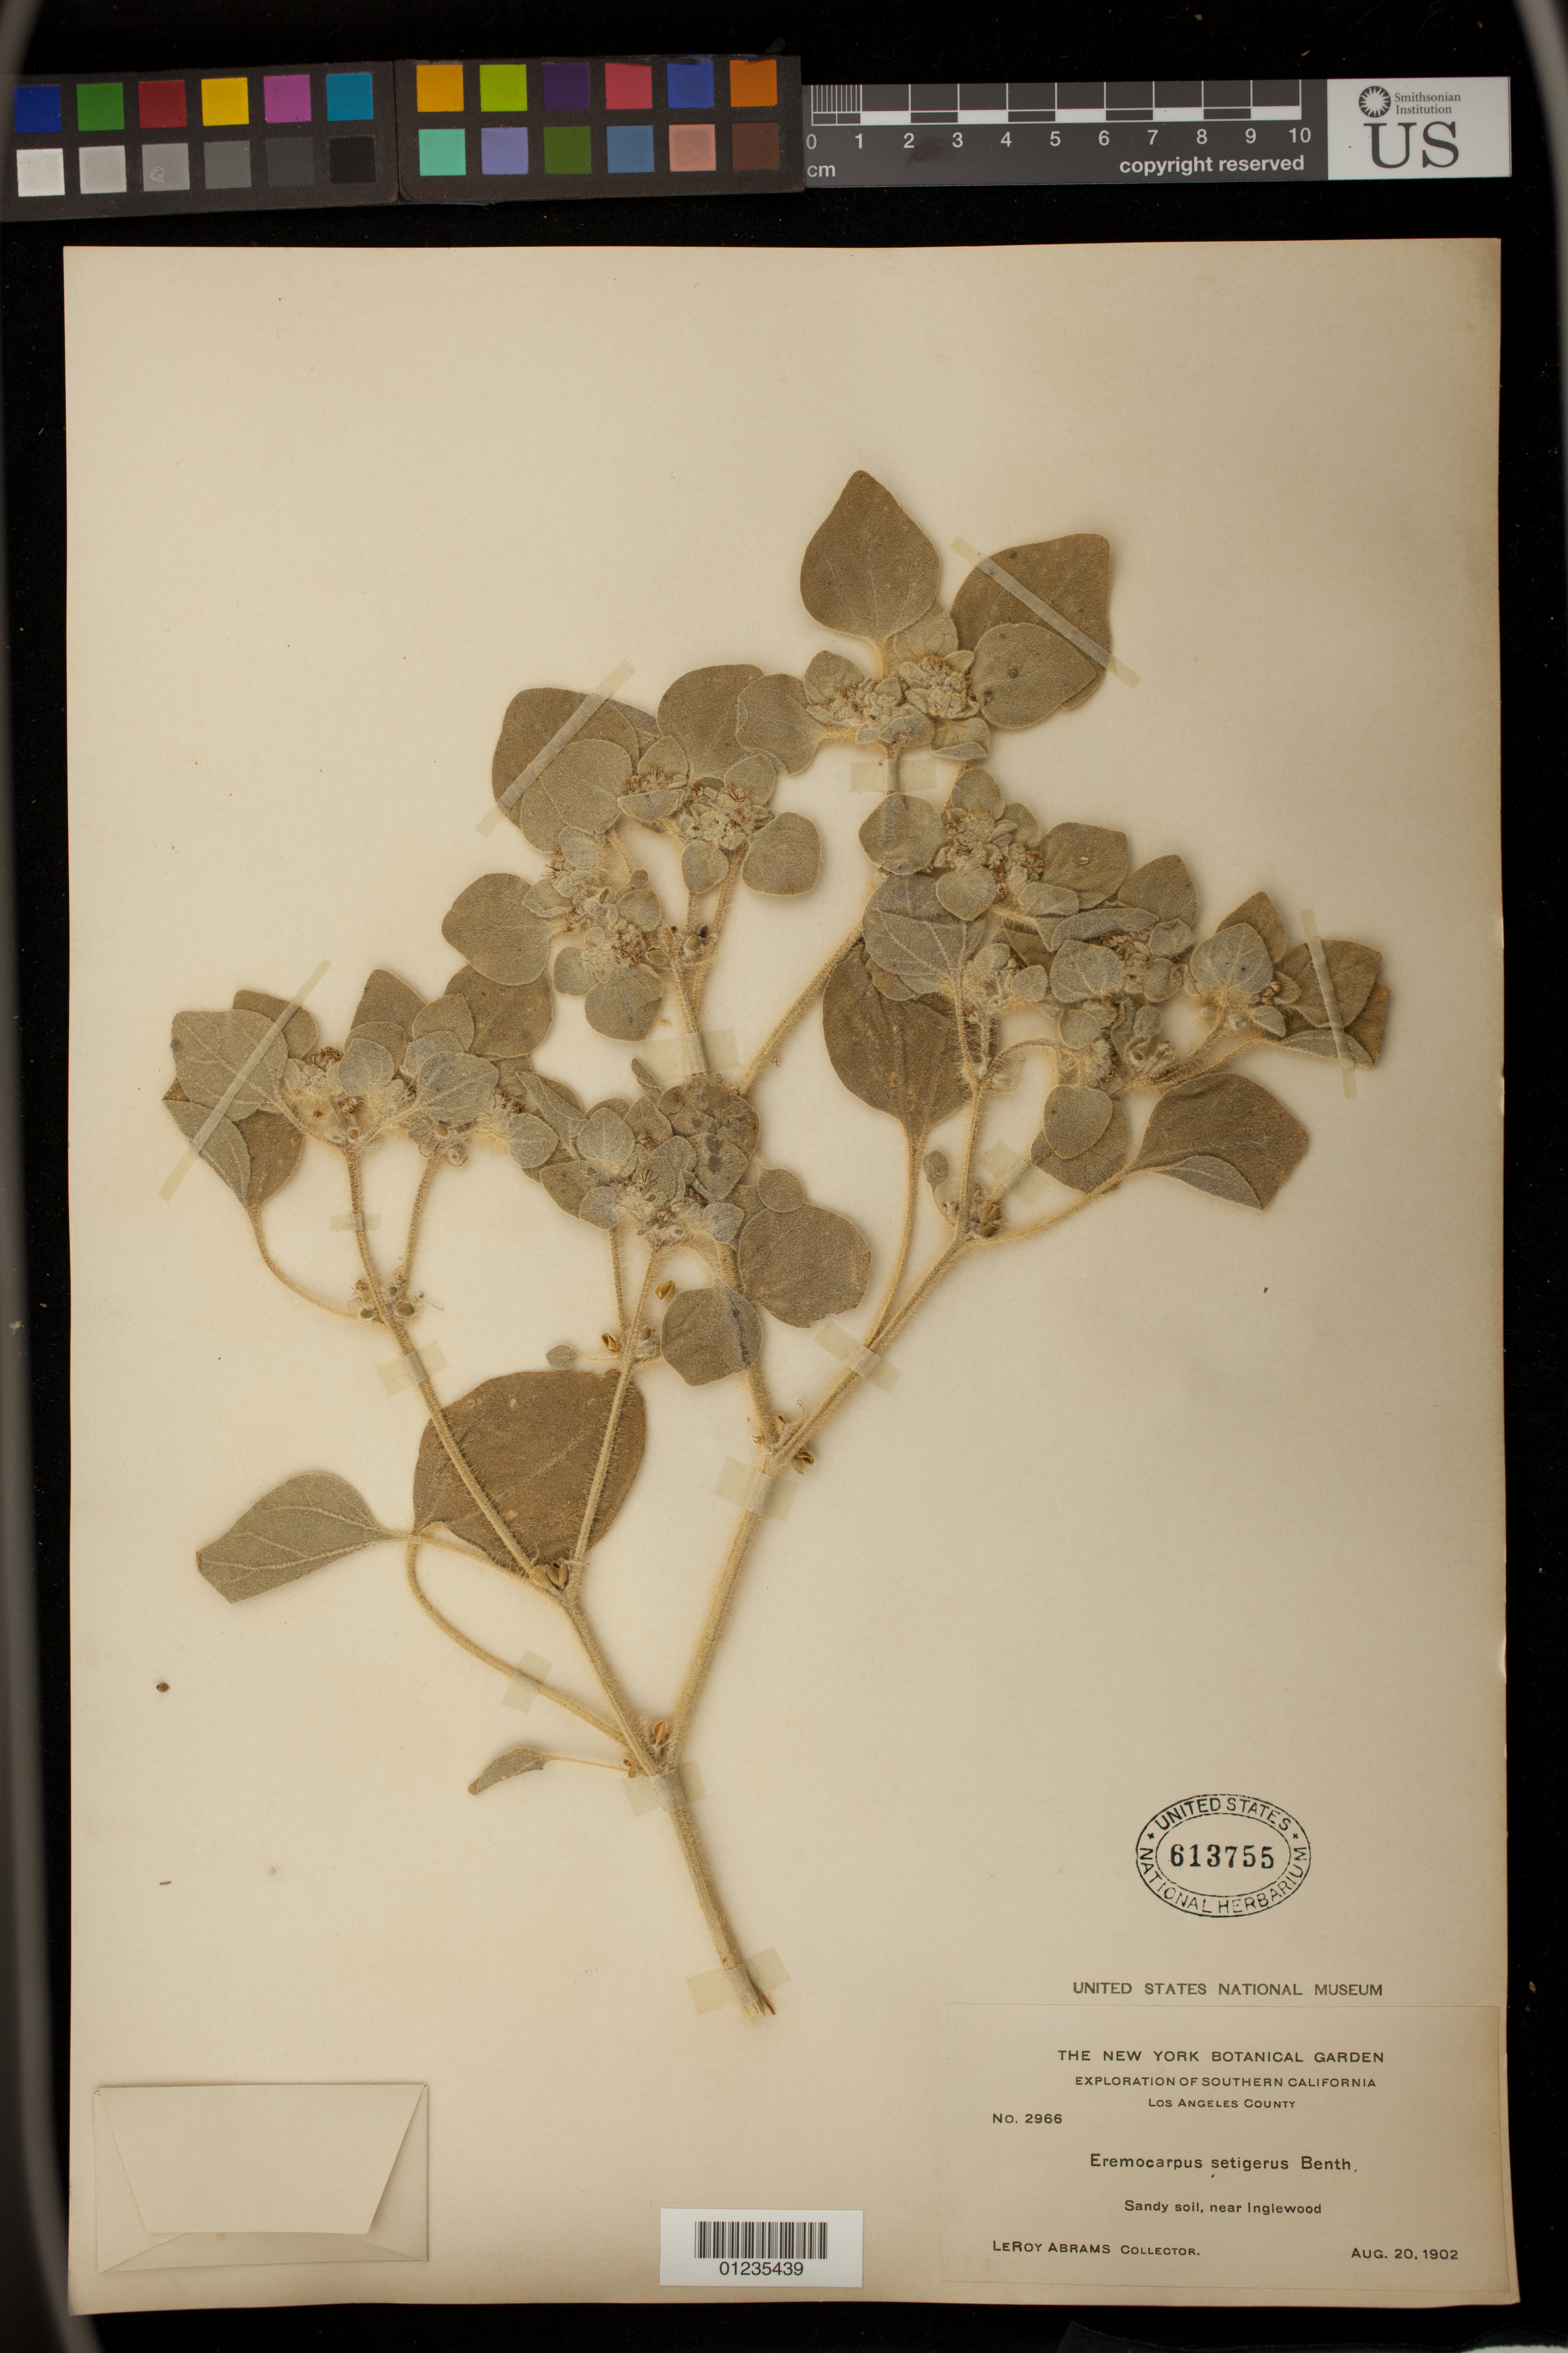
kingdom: Plantae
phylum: Tracheophyta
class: Magnoliopsida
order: Malpighiales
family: Euphorbiaceae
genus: Eremocarpus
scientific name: Eremocarpus setigerus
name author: (Hook.) Benth.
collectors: L. Abrams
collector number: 2966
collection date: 1902-08-20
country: United States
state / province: California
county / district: Los Angeles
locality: near Inglewood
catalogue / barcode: US 613755